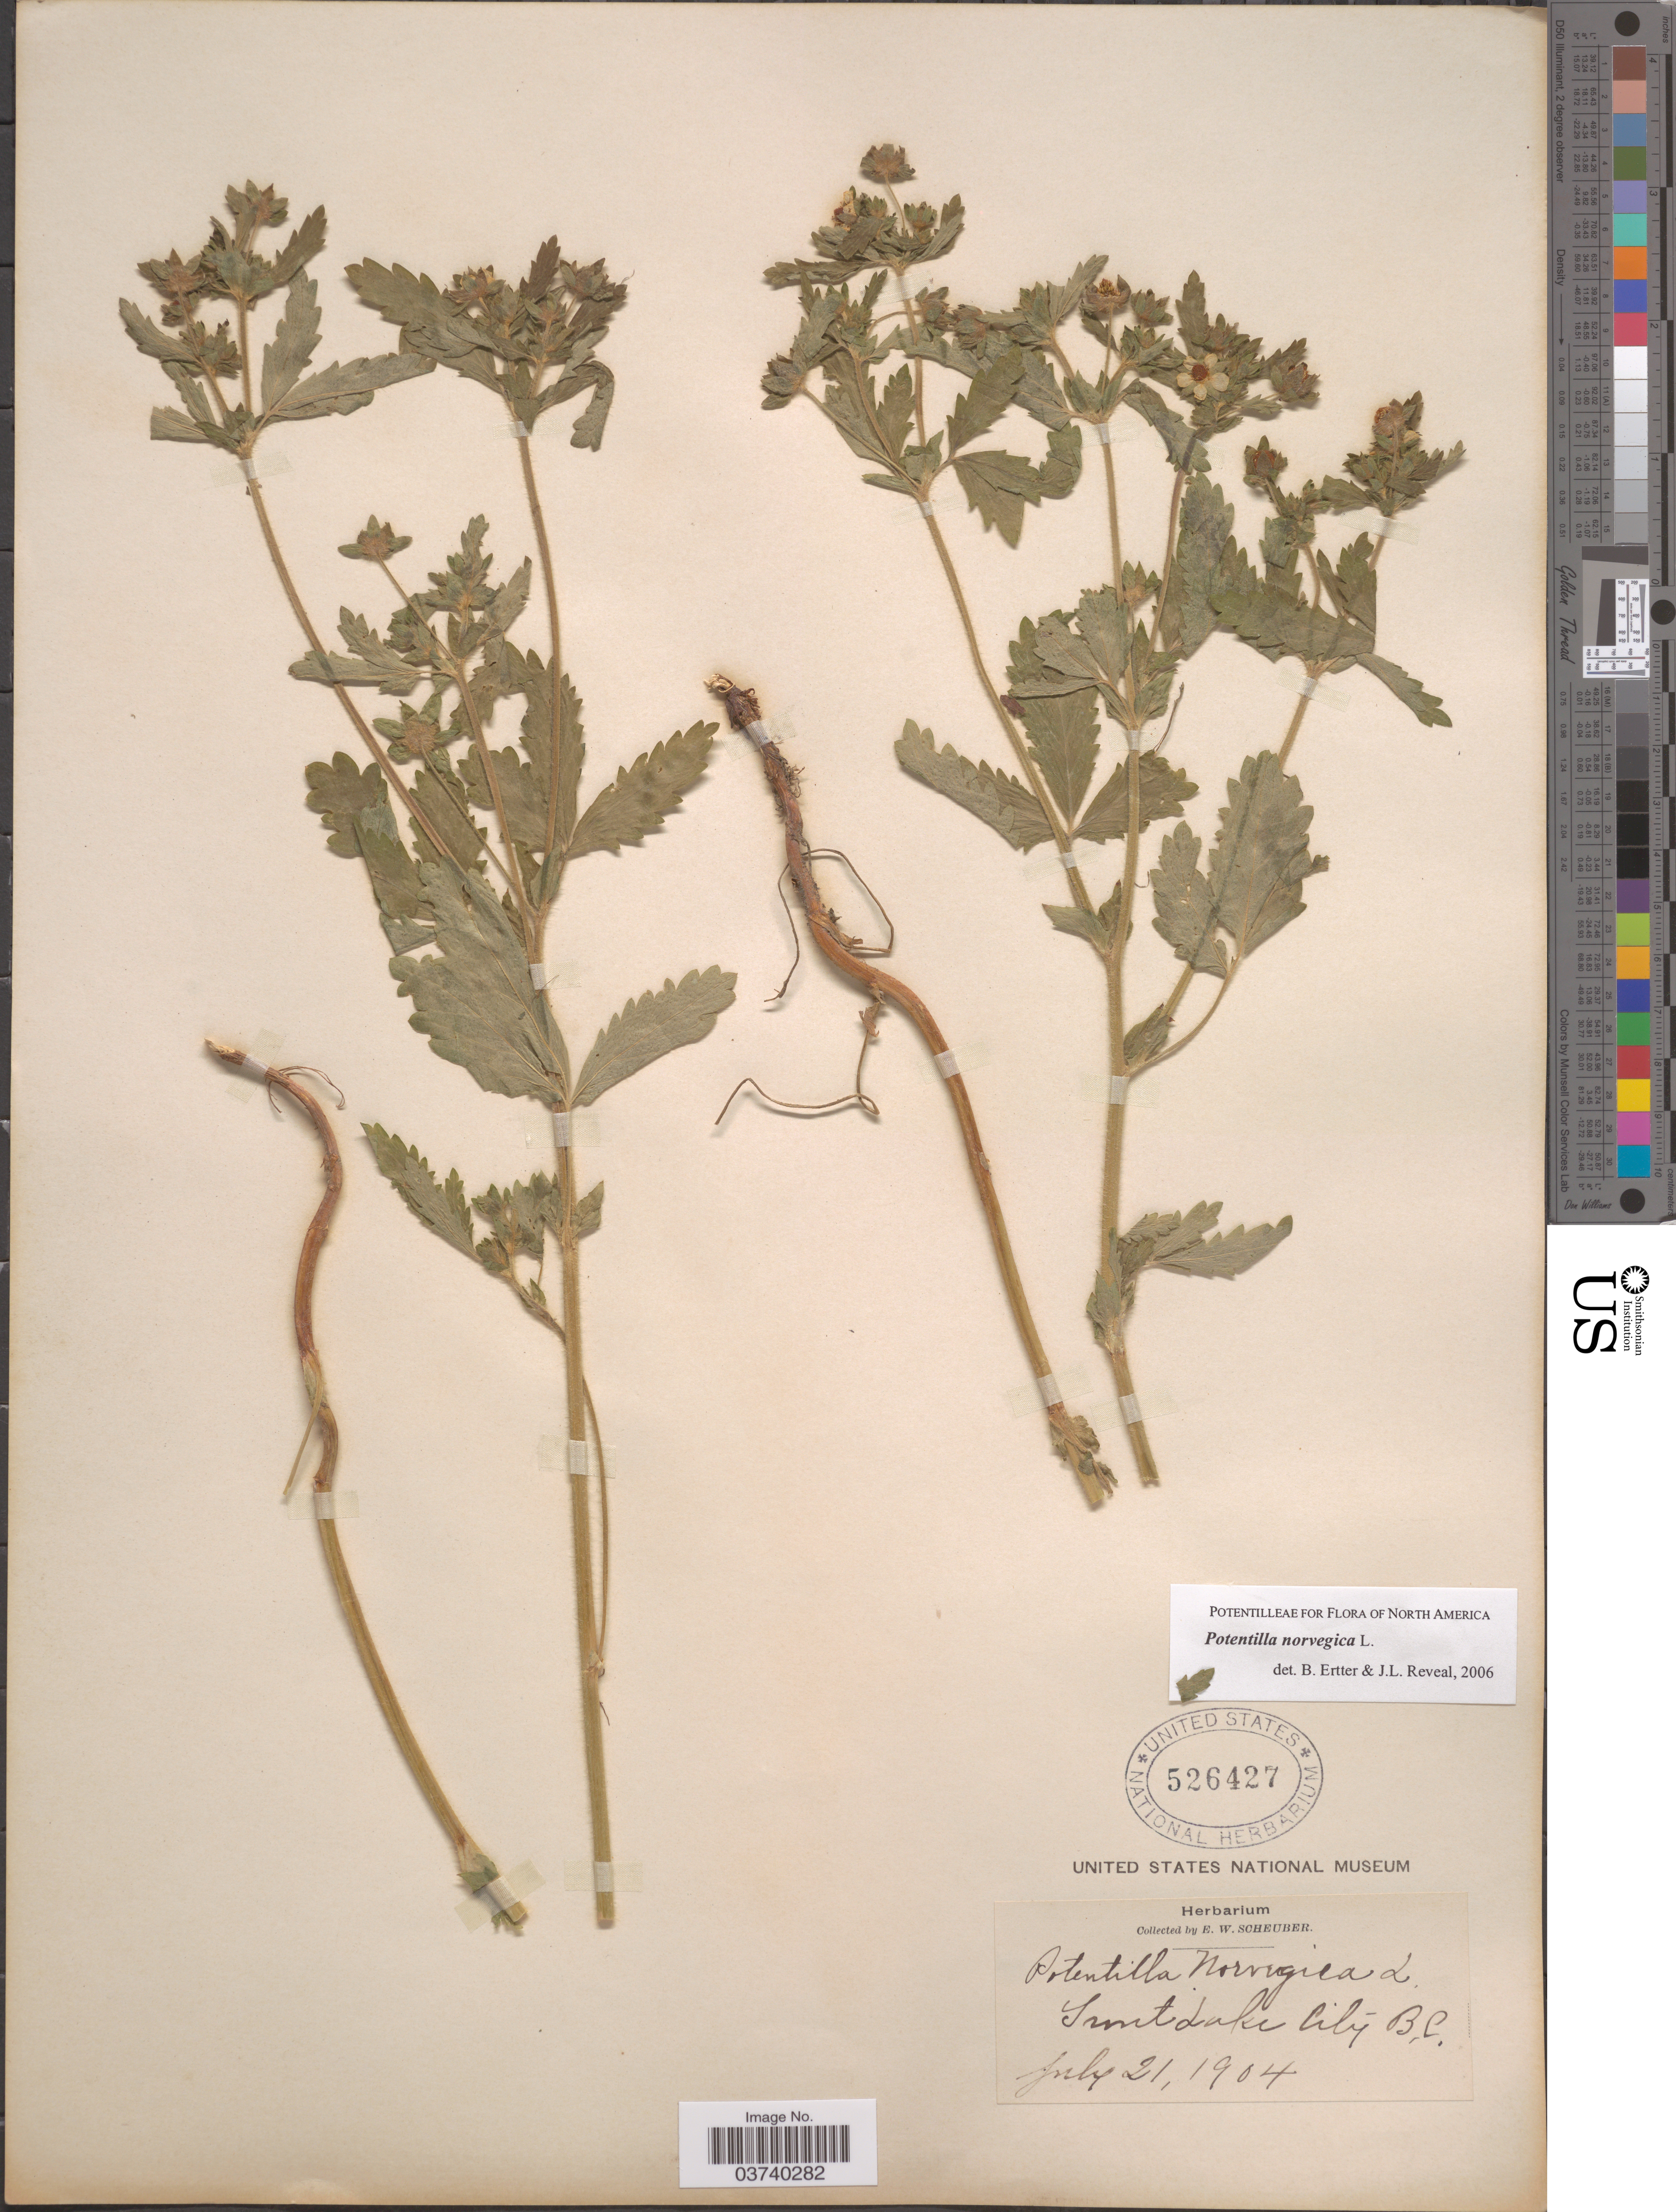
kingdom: Plantae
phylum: Tracheophyta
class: Magnoliopsida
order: Rosales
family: Rosaceae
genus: Potentilla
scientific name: Potentilla norvegica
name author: L.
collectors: E. Scheuber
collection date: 1904-07-21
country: Canada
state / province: British Columbia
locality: Trout Lake City.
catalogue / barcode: US 526427